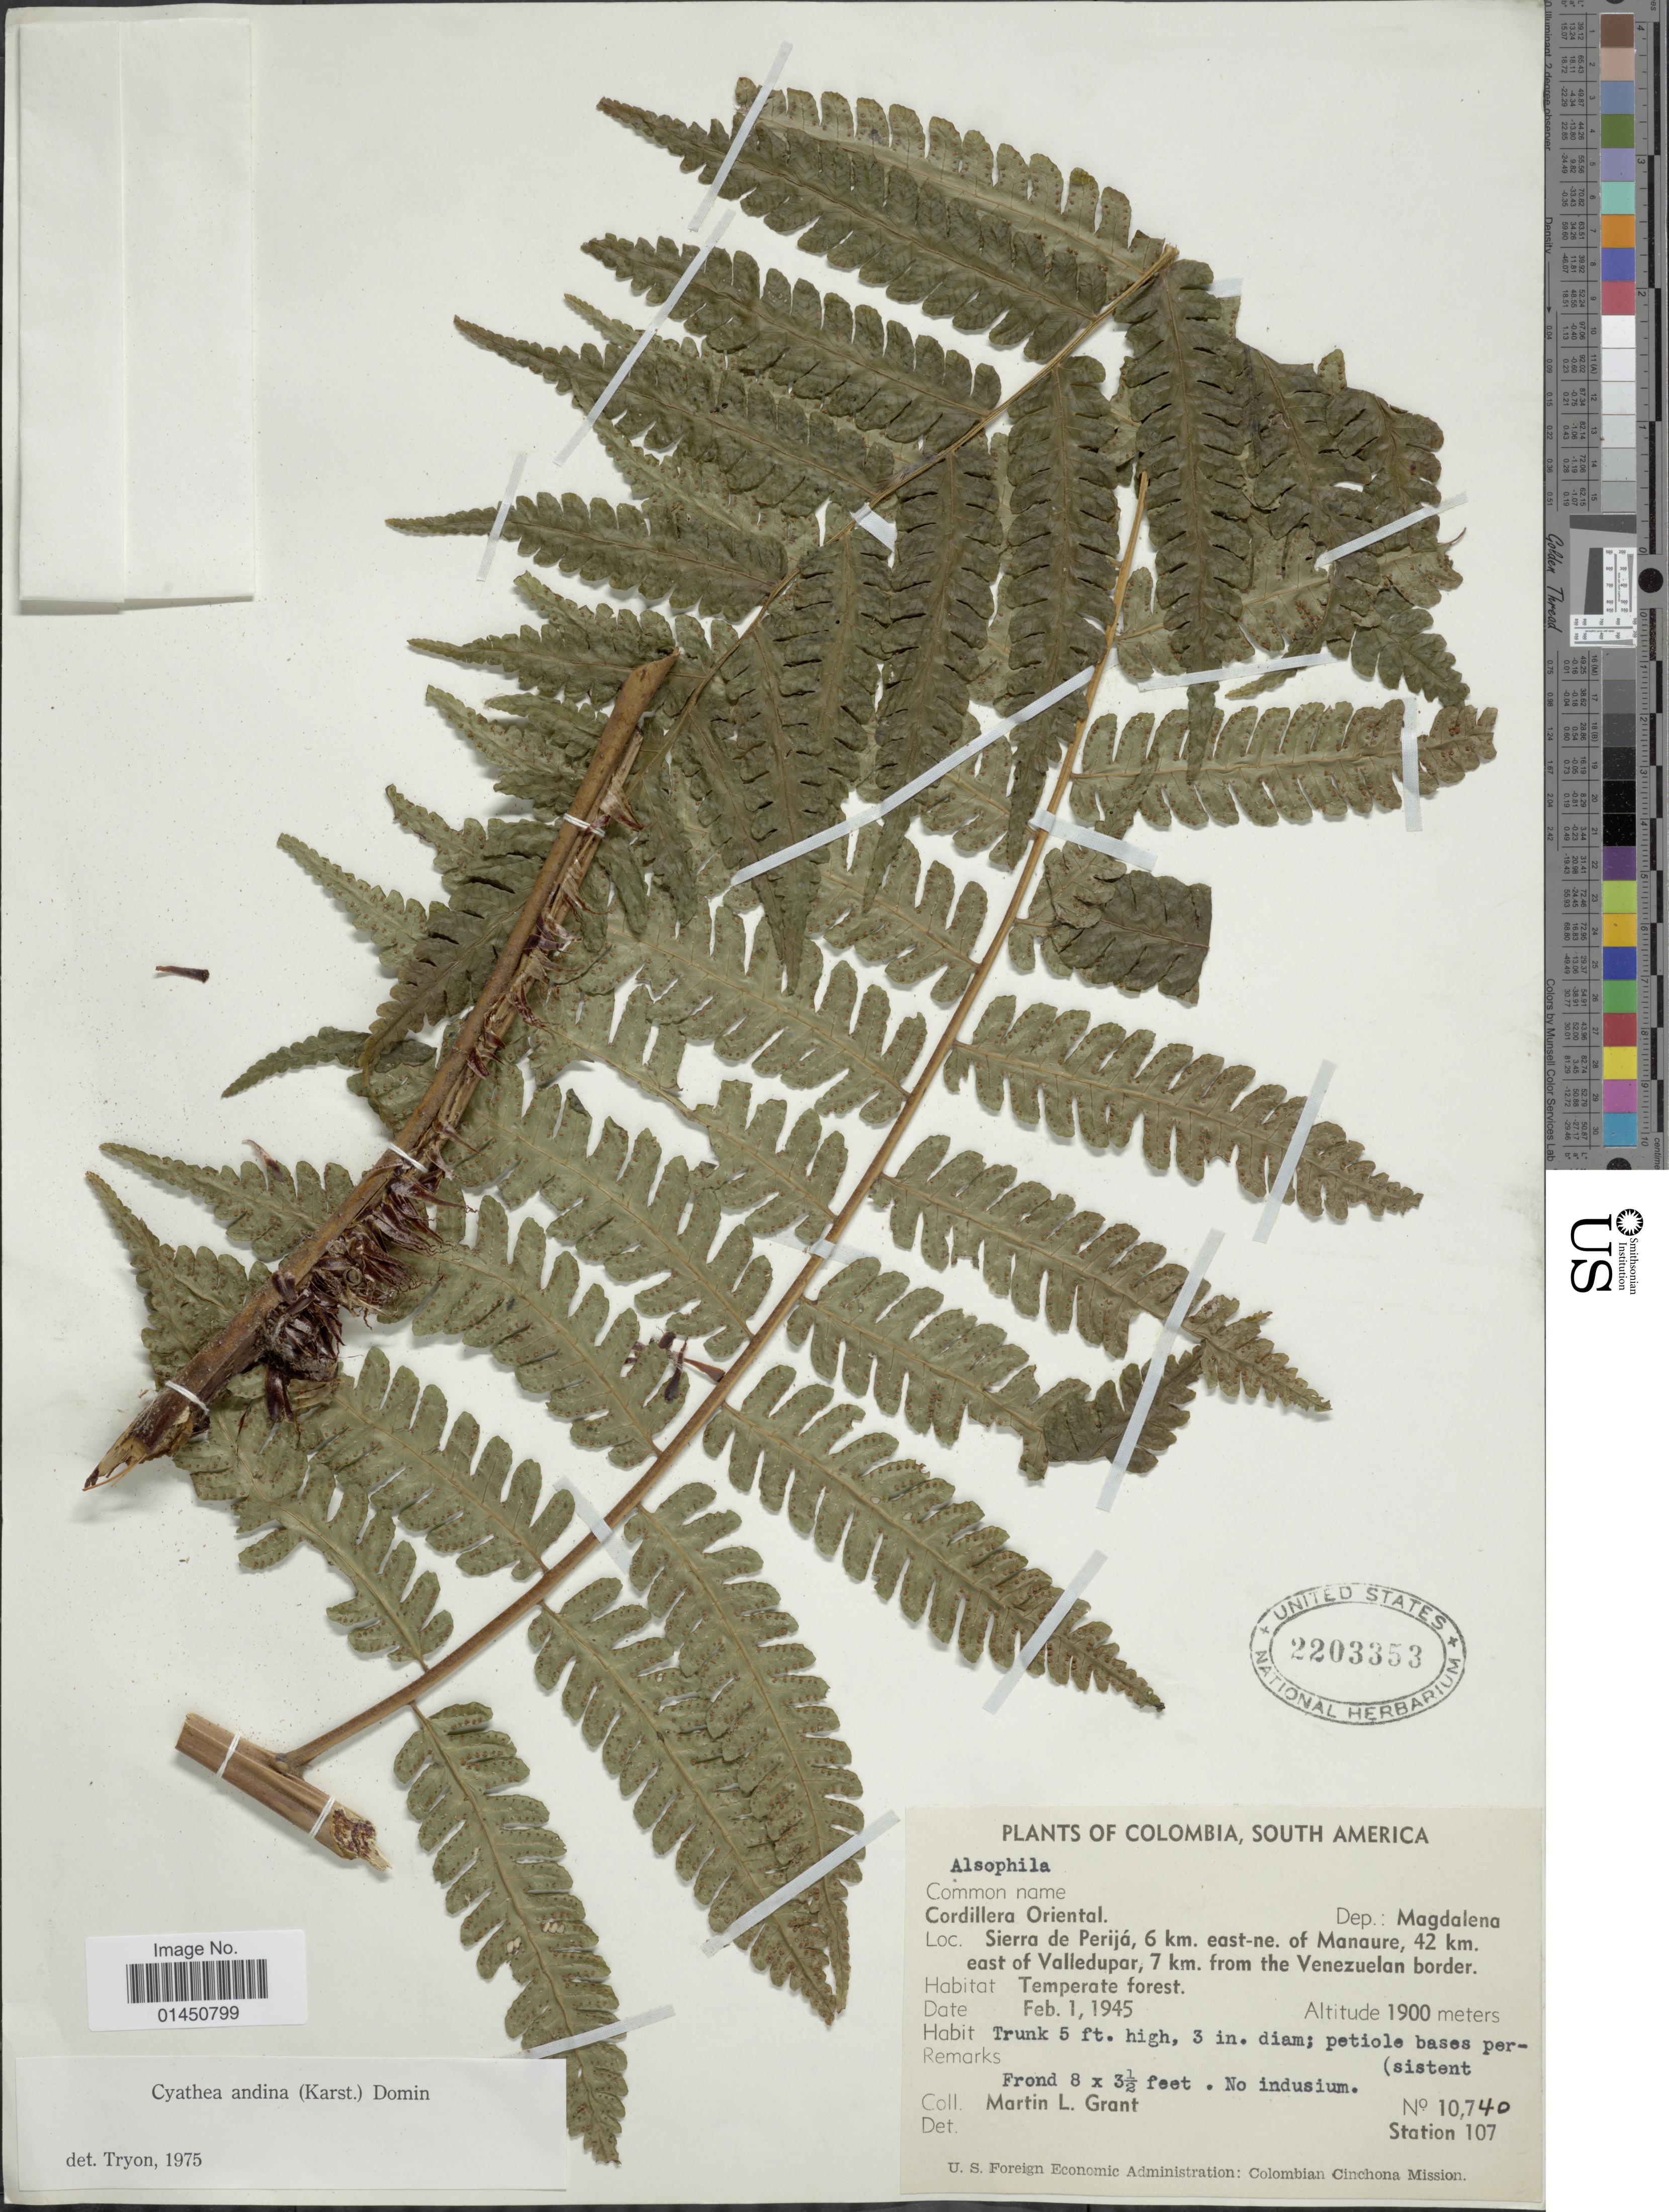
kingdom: Plantae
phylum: Tracheophyta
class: Polypodiopsida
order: Cyatheales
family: Cyatheaceae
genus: Cyathea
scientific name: Cyathea andina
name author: Domin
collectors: M. L. Grant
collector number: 10740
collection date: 1945-02-01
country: Colombia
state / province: Magdalena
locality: Cordillera Oriental, 6 km. east-ne. of Manaure, 42 km. east of Valledupar, 7 km. from the Venezuelan border.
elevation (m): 1900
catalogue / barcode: US 2203353